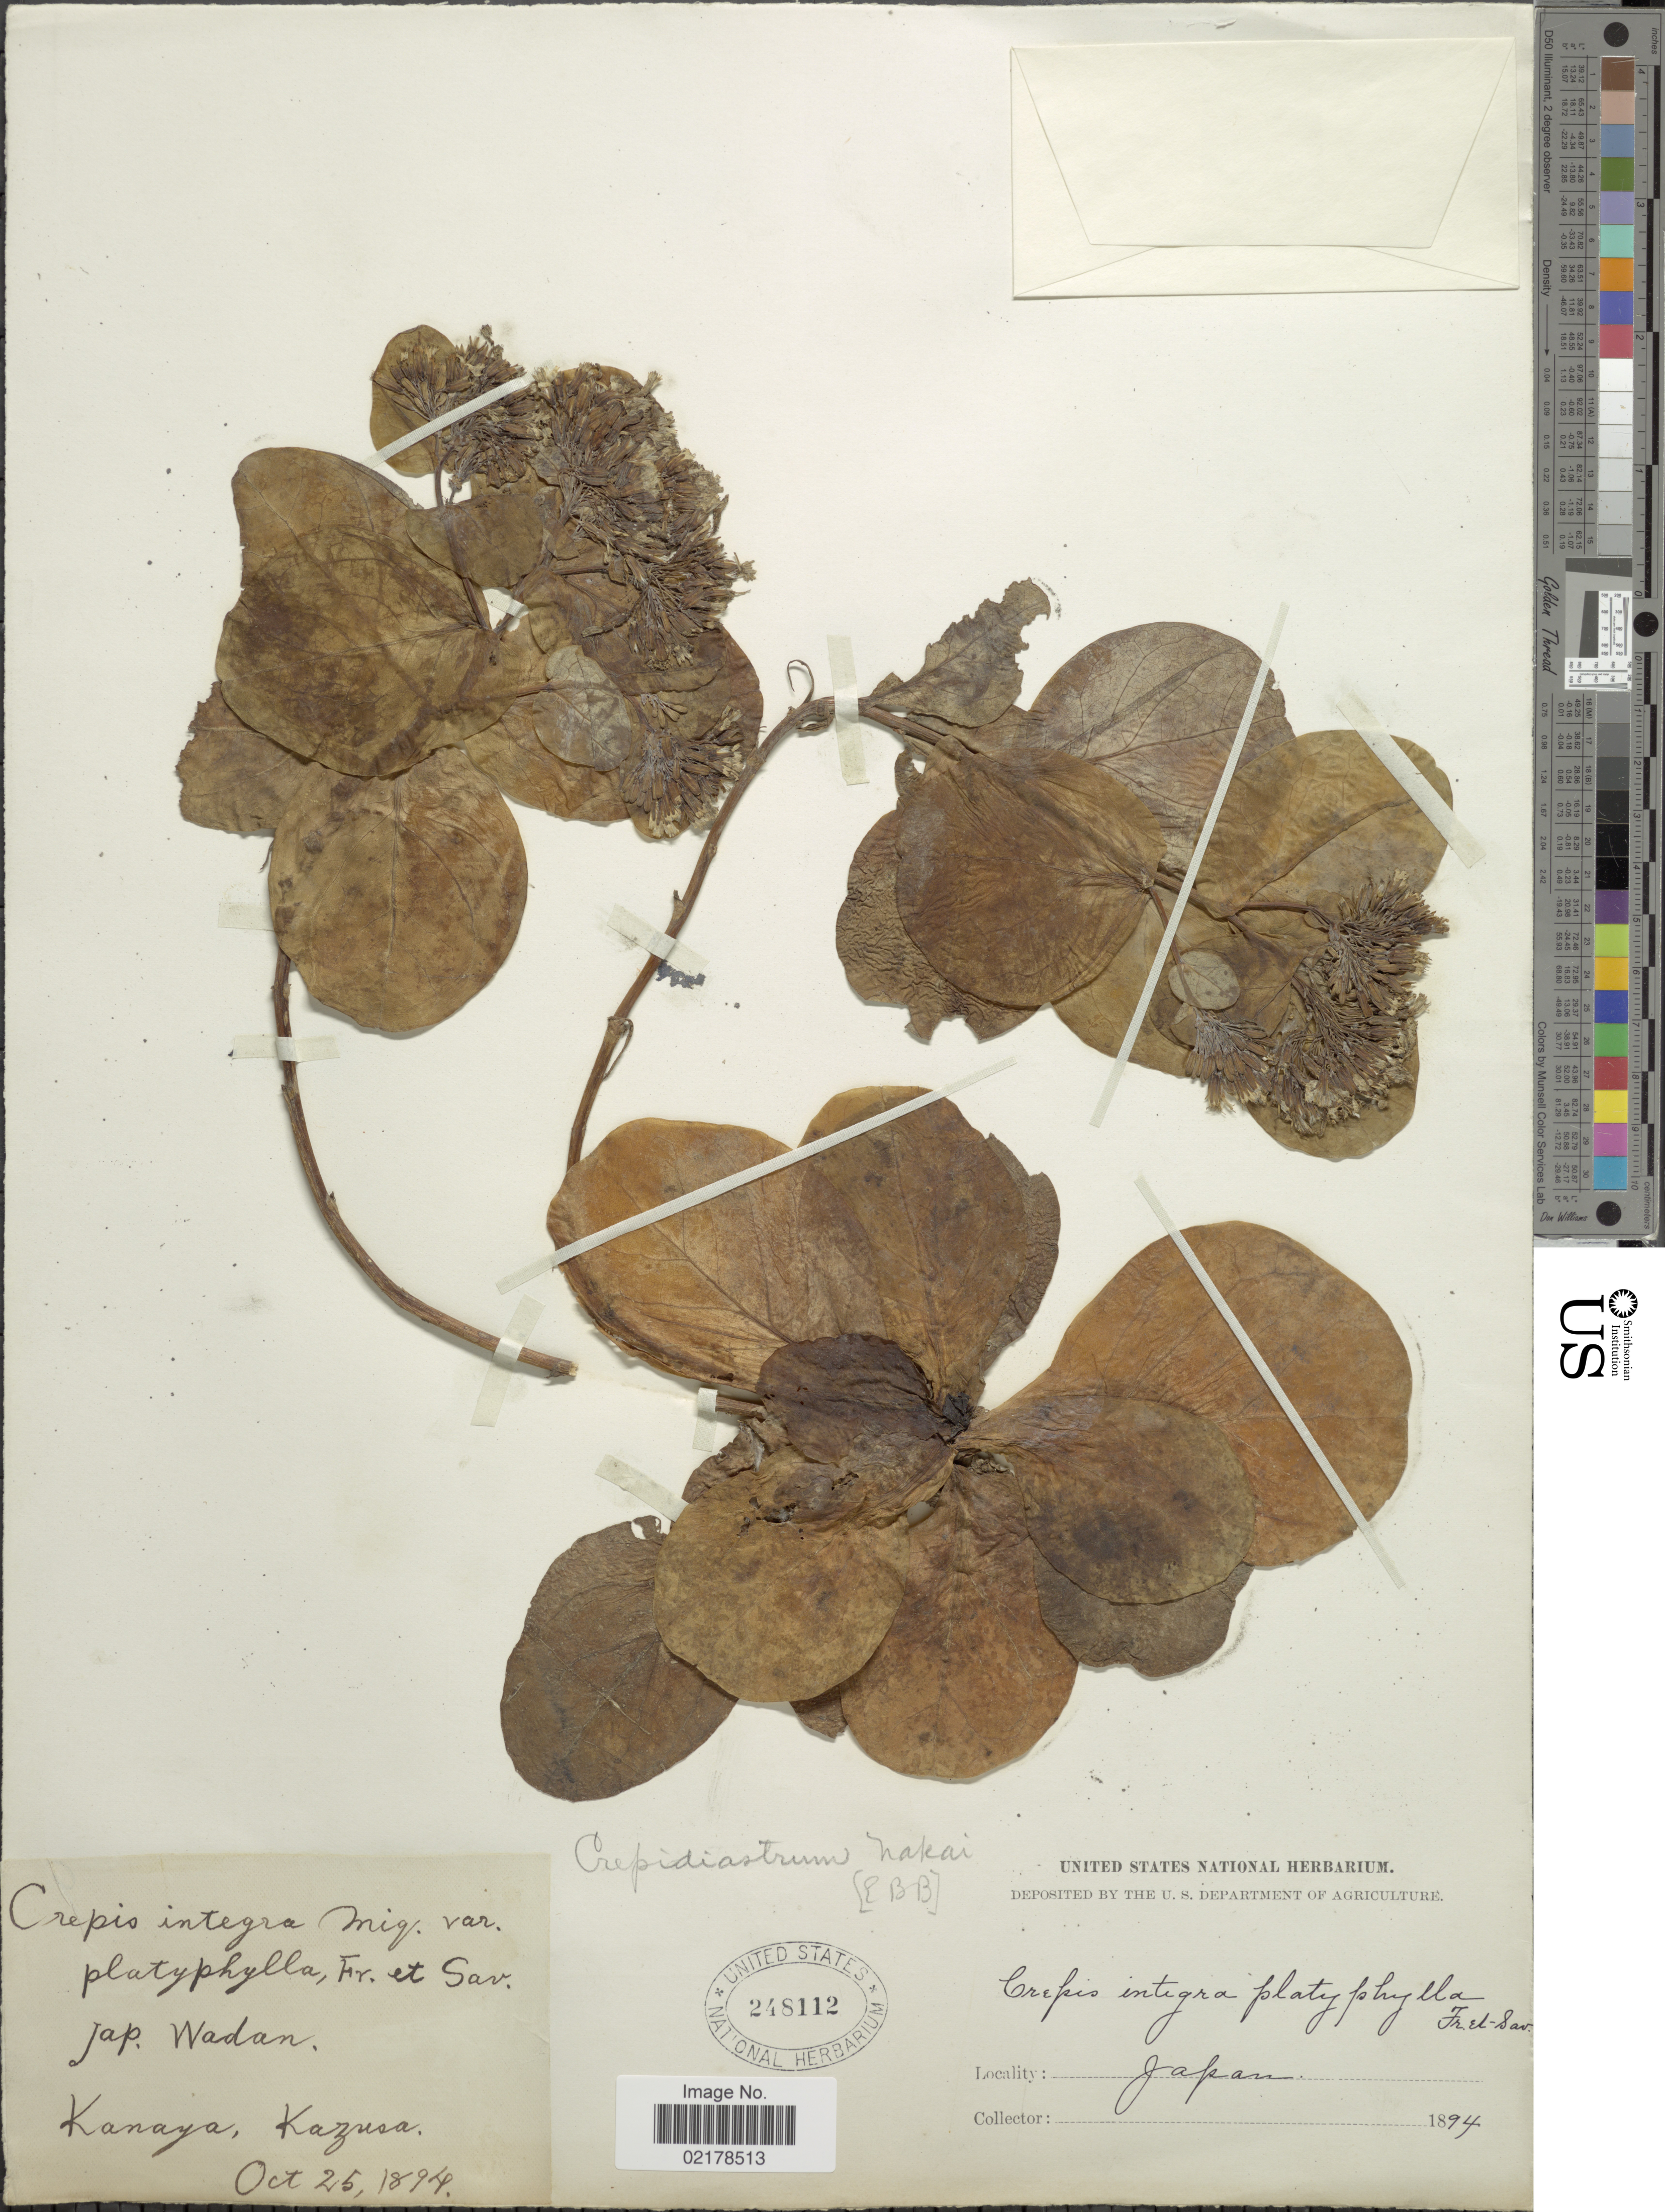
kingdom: Plantae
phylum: Tracheophyta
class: Magnoliopsida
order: Asterales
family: Asteraceae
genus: Crepidiastrum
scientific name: Crepidiastrum nakaii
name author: H. Ohashi & K. Ohashi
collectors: ex herb. United States National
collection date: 1894-10-25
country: Japan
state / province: Tiba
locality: Kanaya, Kazusa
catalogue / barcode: US 248112